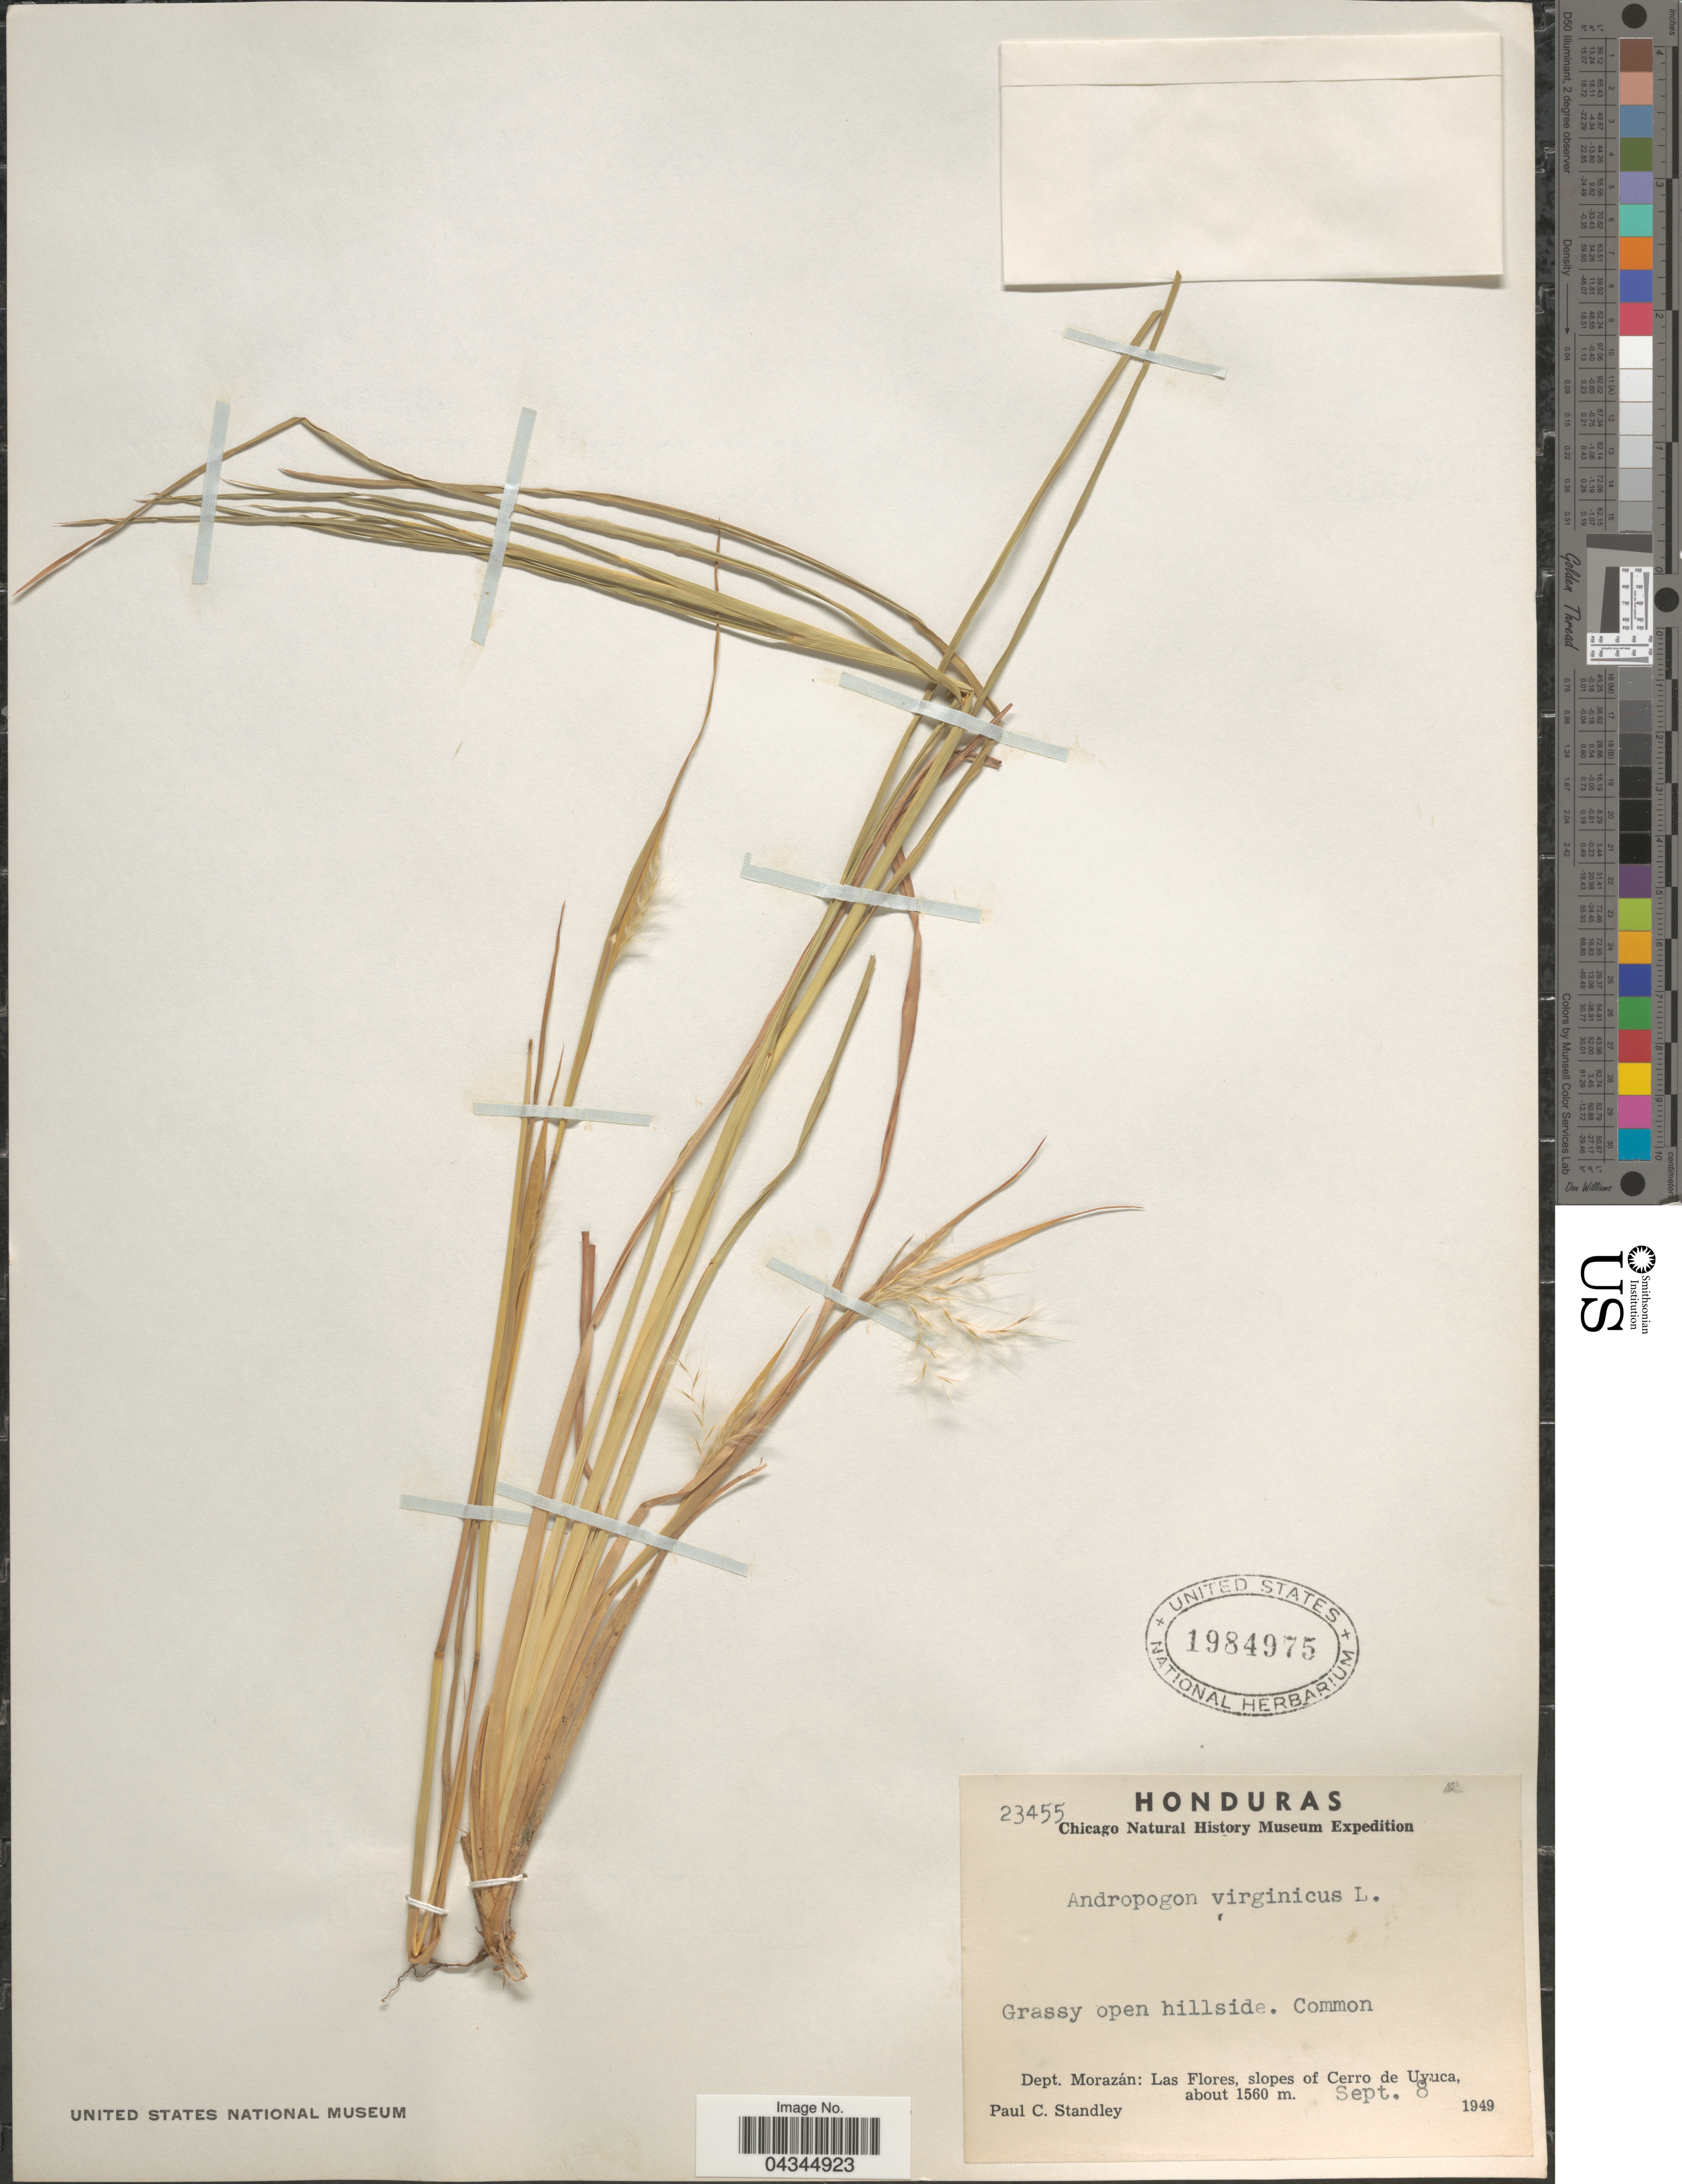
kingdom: Plantae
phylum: Tracheophyta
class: Liliopsida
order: Poales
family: Poaceae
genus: Andropogon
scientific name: Andropogon virginicus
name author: L.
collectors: P. C. Standley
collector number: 23455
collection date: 1949-09-08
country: Honduras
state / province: Fco. Morazán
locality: Chicago Natural History Museum Expedition. Dept. Morazán: Las Flores, slopes of Cerro de Uyuca.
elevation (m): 1560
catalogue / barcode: US 1984975